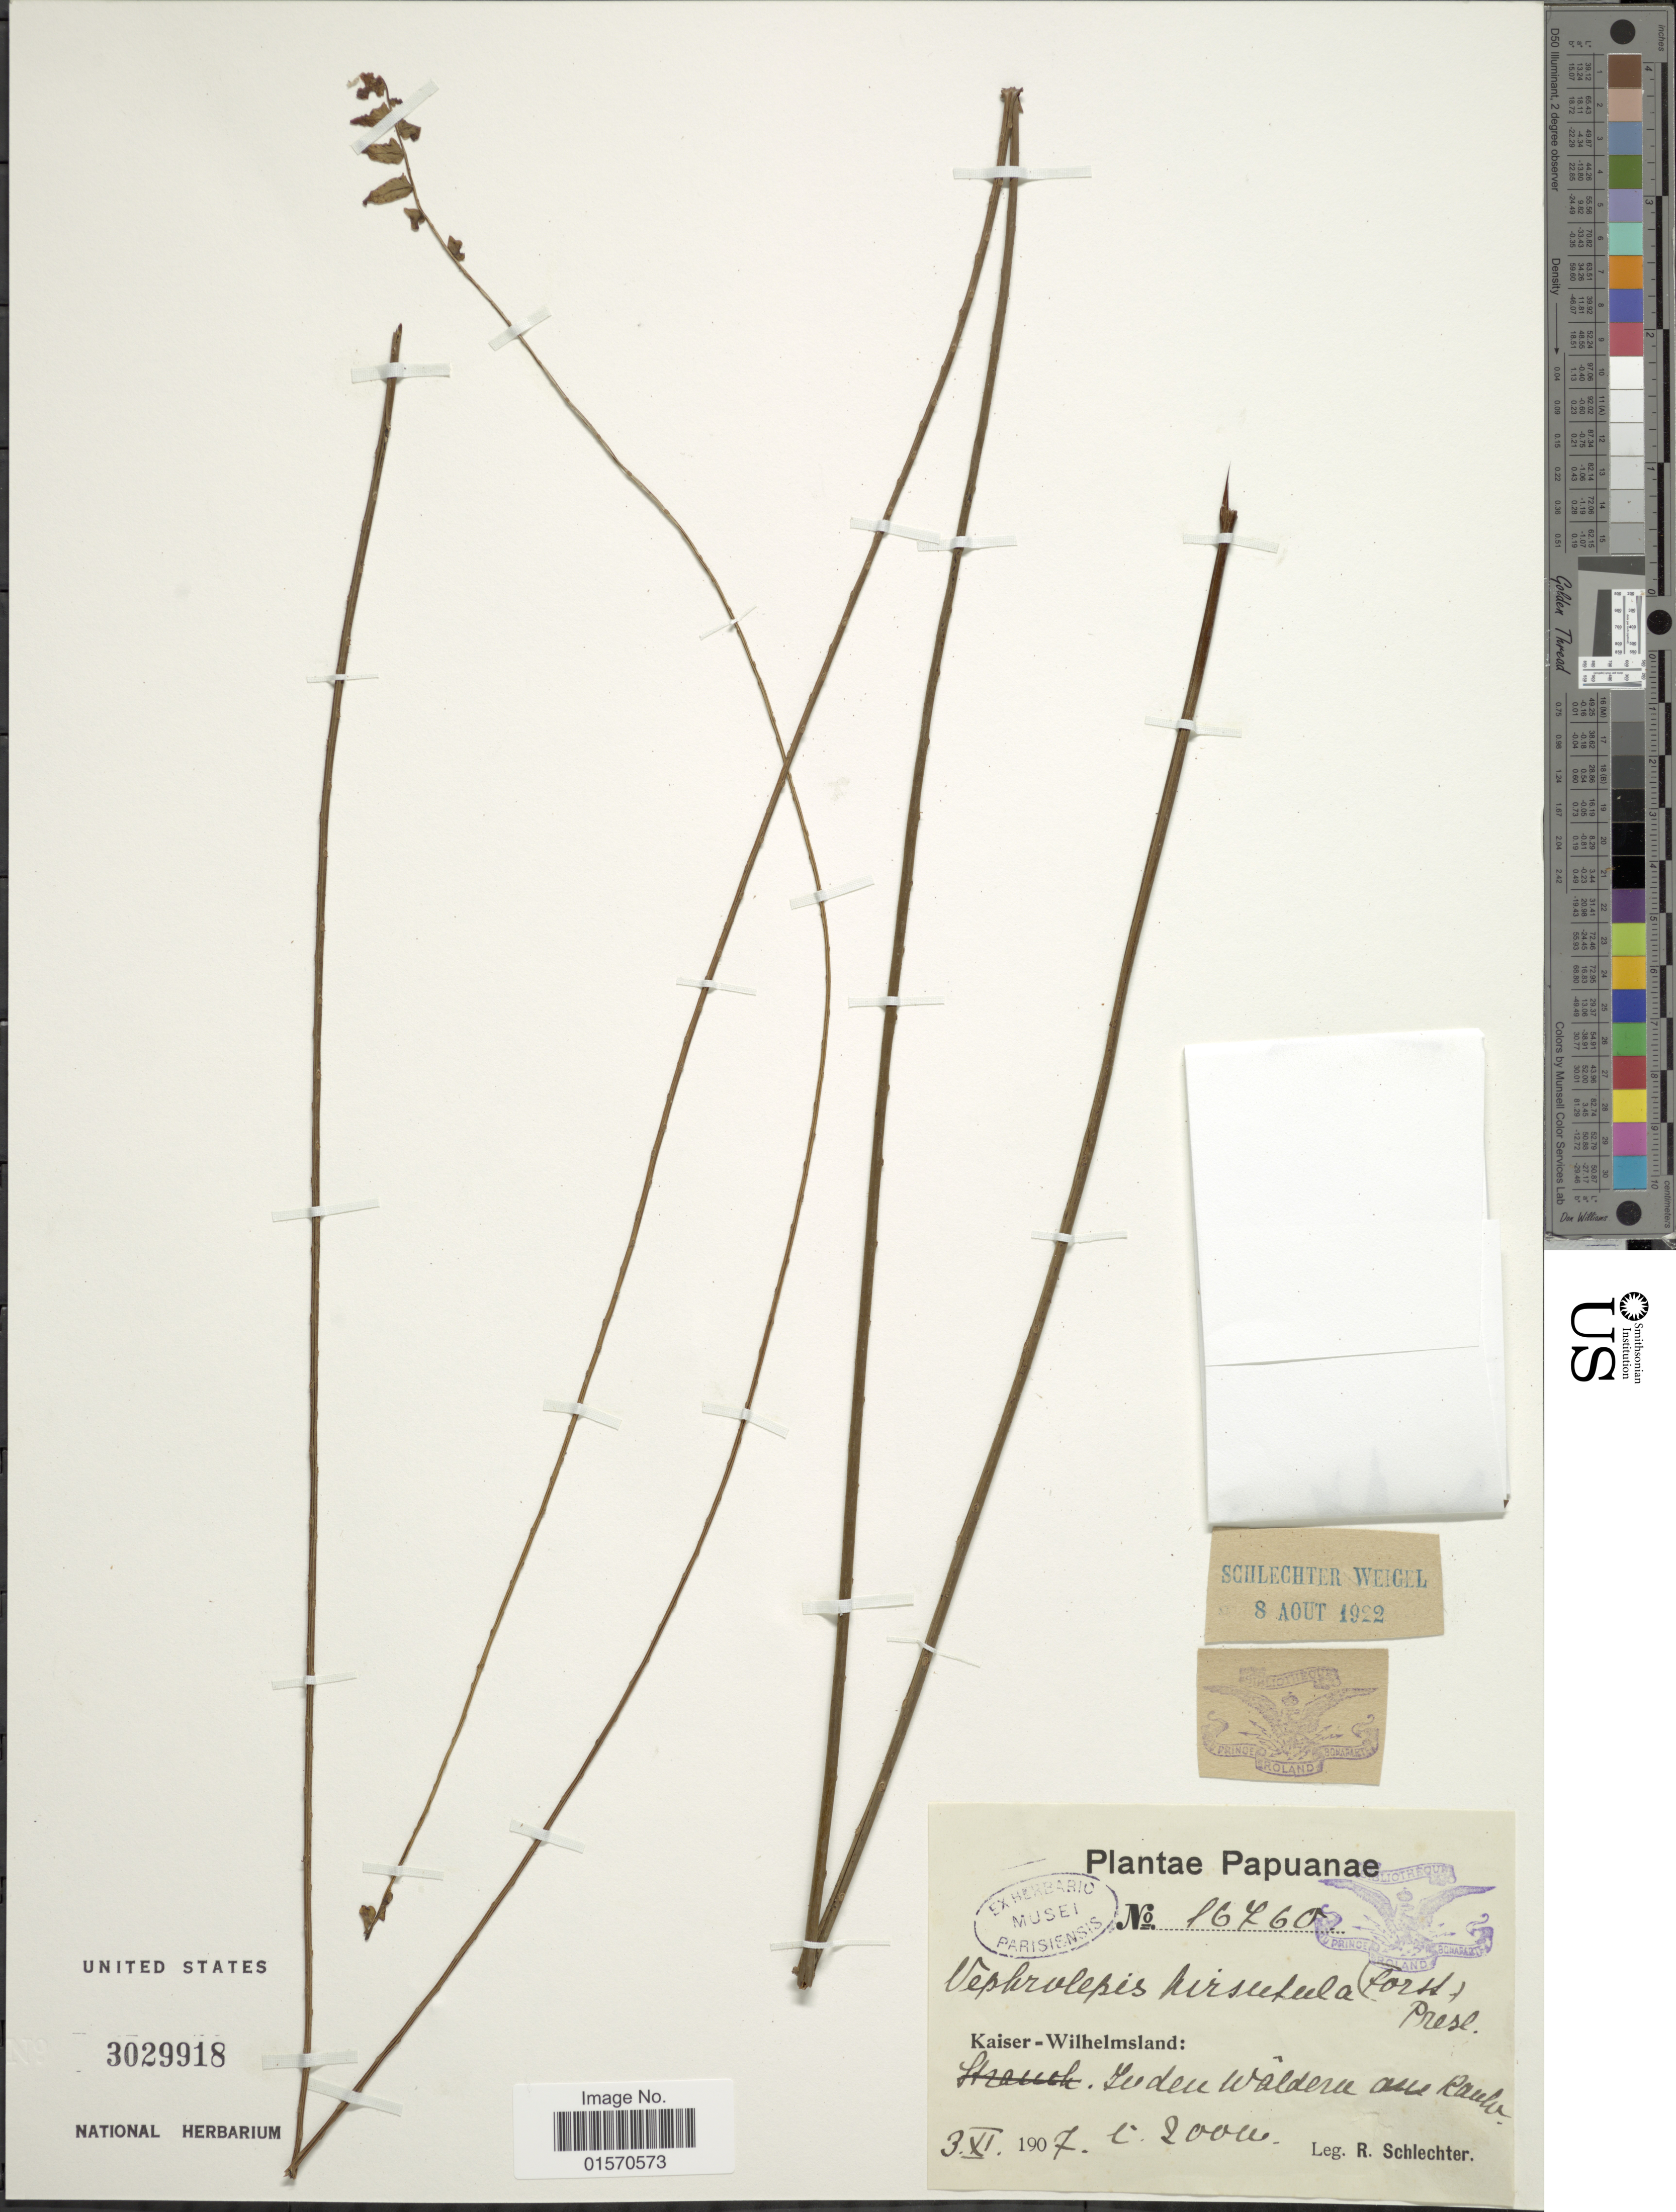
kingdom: Plantae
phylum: Tracheophyta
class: Polypodiopsida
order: Polypodiales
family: Nephrolepidaceae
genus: Nephrolepis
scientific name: Nephrolepis hirsutula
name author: (G. Forst.) C. Presl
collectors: F. R. R. Schlechter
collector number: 16760*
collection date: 1907-11-03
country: Papua New Guinea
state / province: Eastern Highlands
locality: Kaiser-Wilhelmsland: In den Wäldern am Kaulo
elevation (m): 200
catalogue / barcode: US 3029918